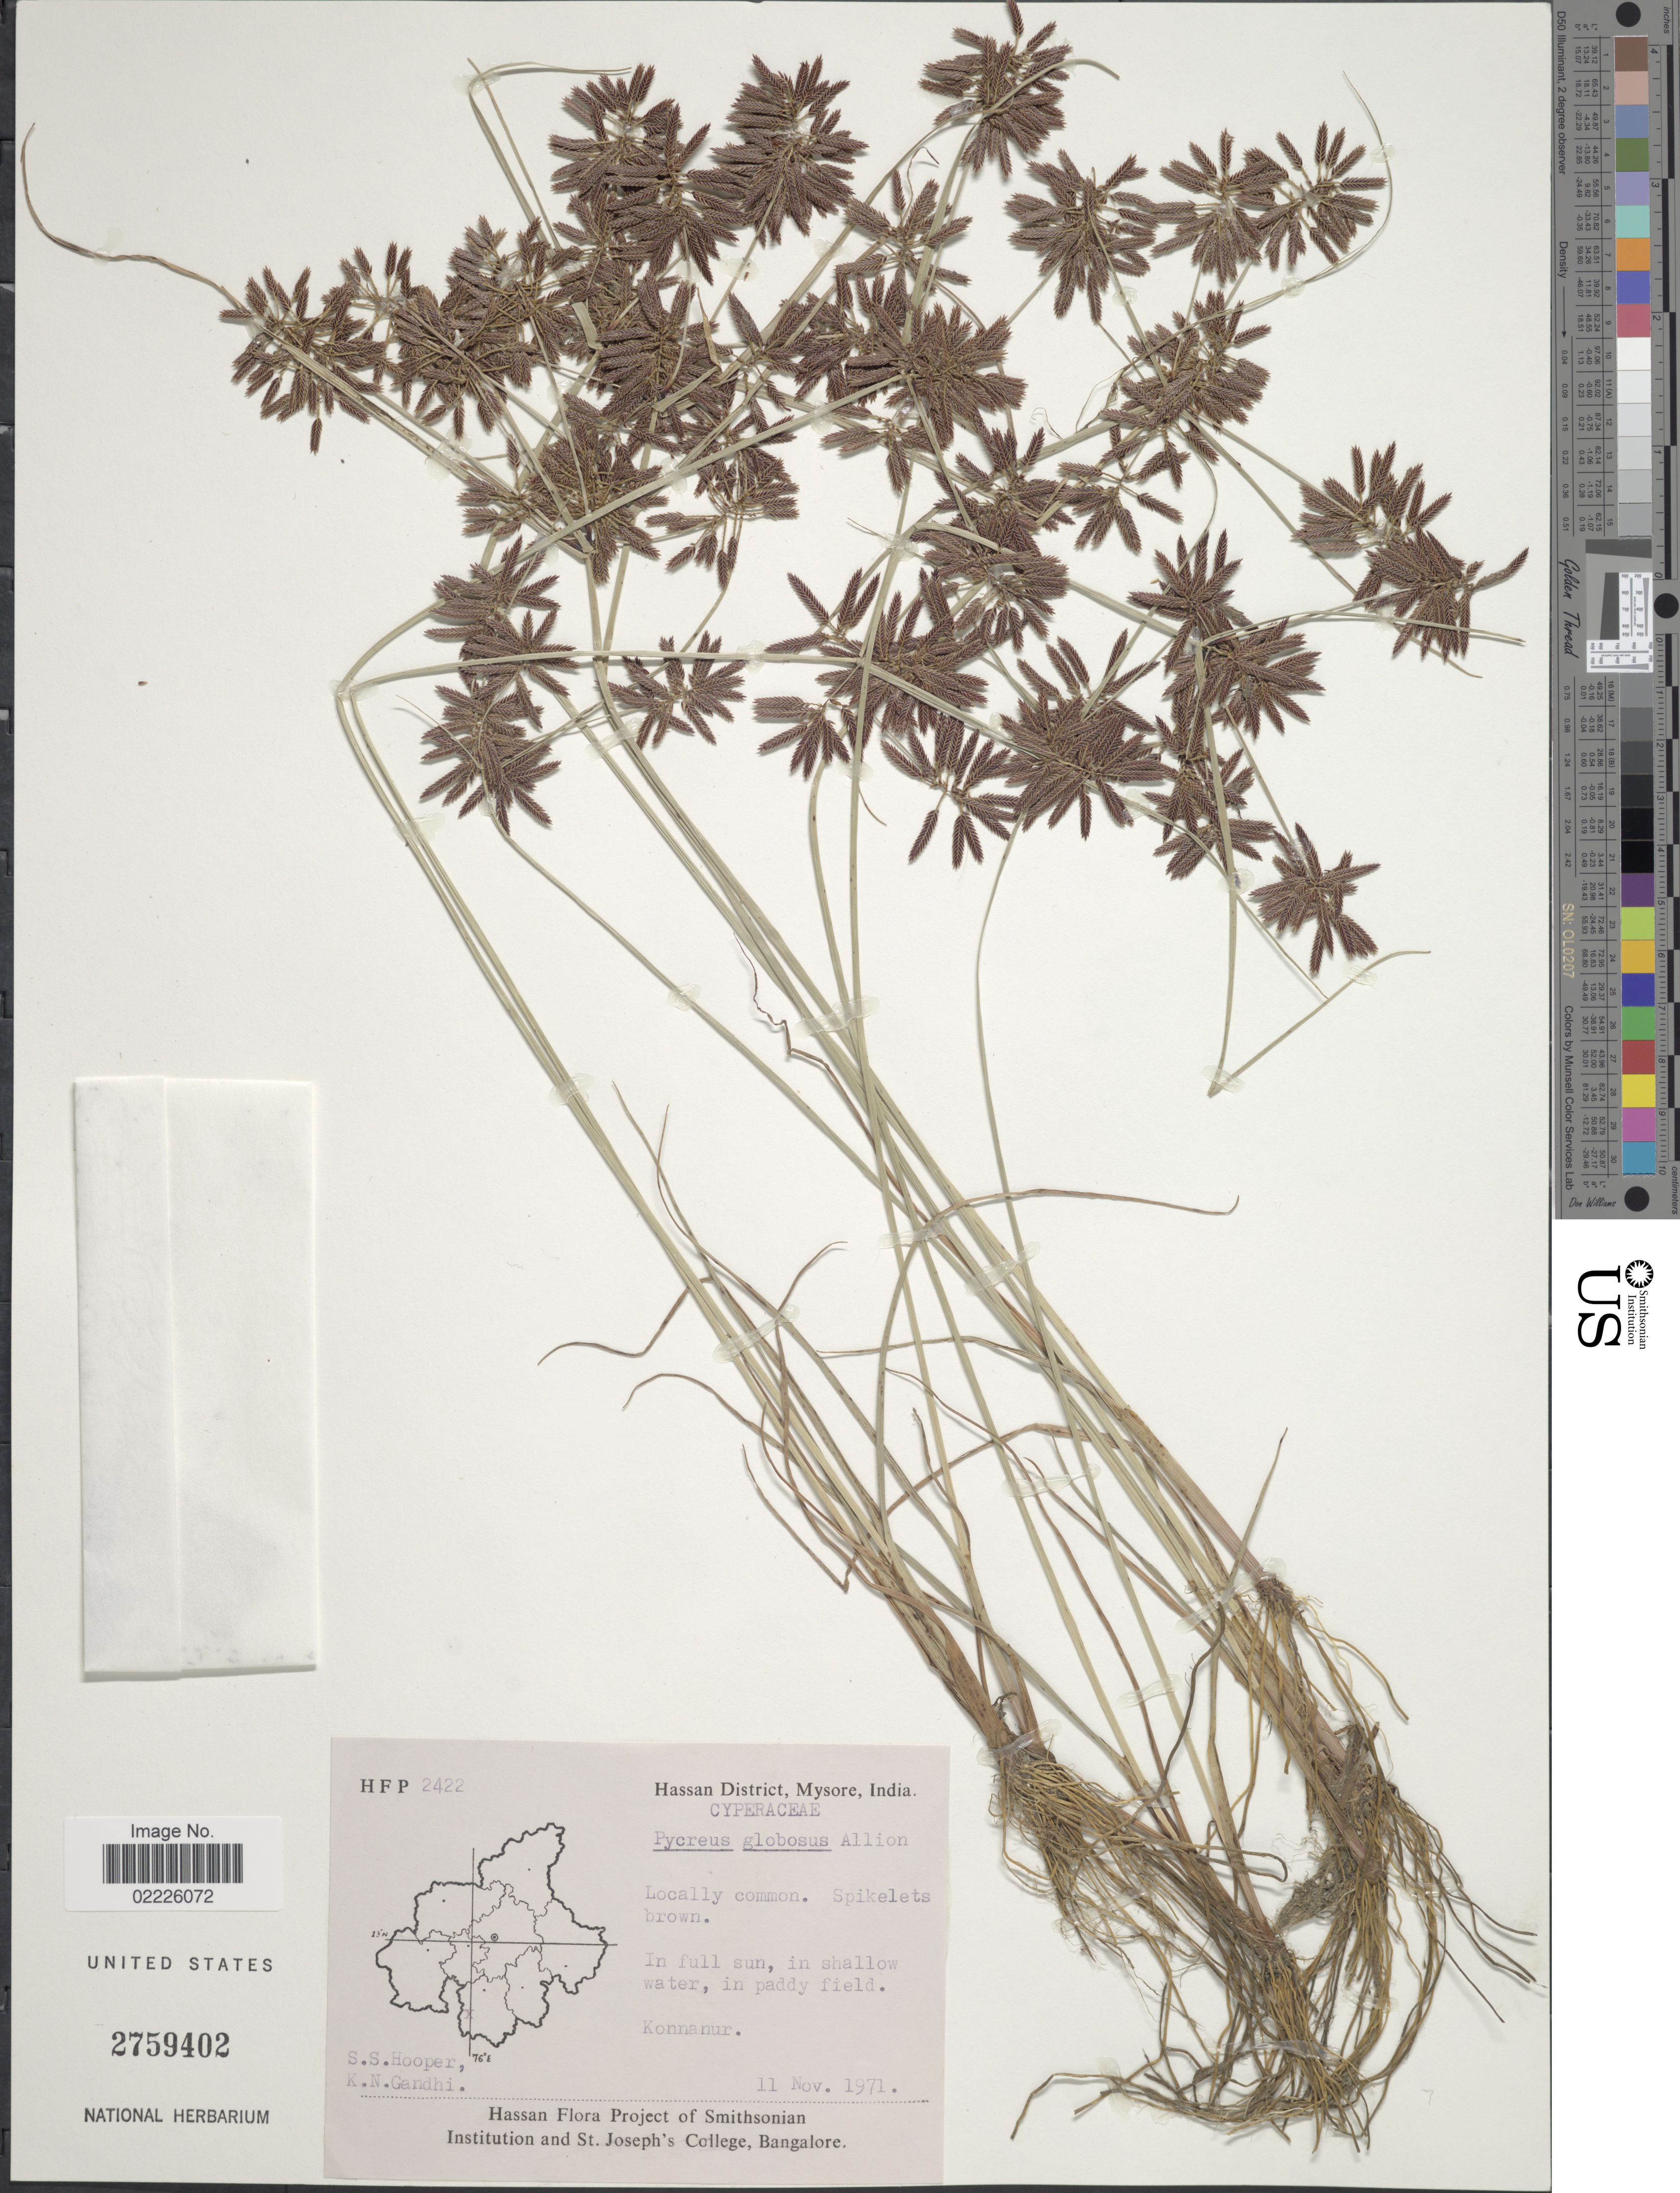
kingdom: Plantae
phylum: Tracheophyta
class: Liliopsida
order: Poales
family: Cyperaceae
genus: Cyperus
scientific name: Cyperus flavidus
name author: Retz.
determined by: Strong, Mark T., (BOT), Smithsonian Institution - National Museum of Natural History (UNITED STATES)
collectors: S. S. Hooper & K. N. Gandhi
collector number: HFP 2422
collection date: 1971-11-11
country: India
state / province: Karnataka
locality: Hassan District, Mysore, India, Konnanur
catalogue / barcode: US 2759402